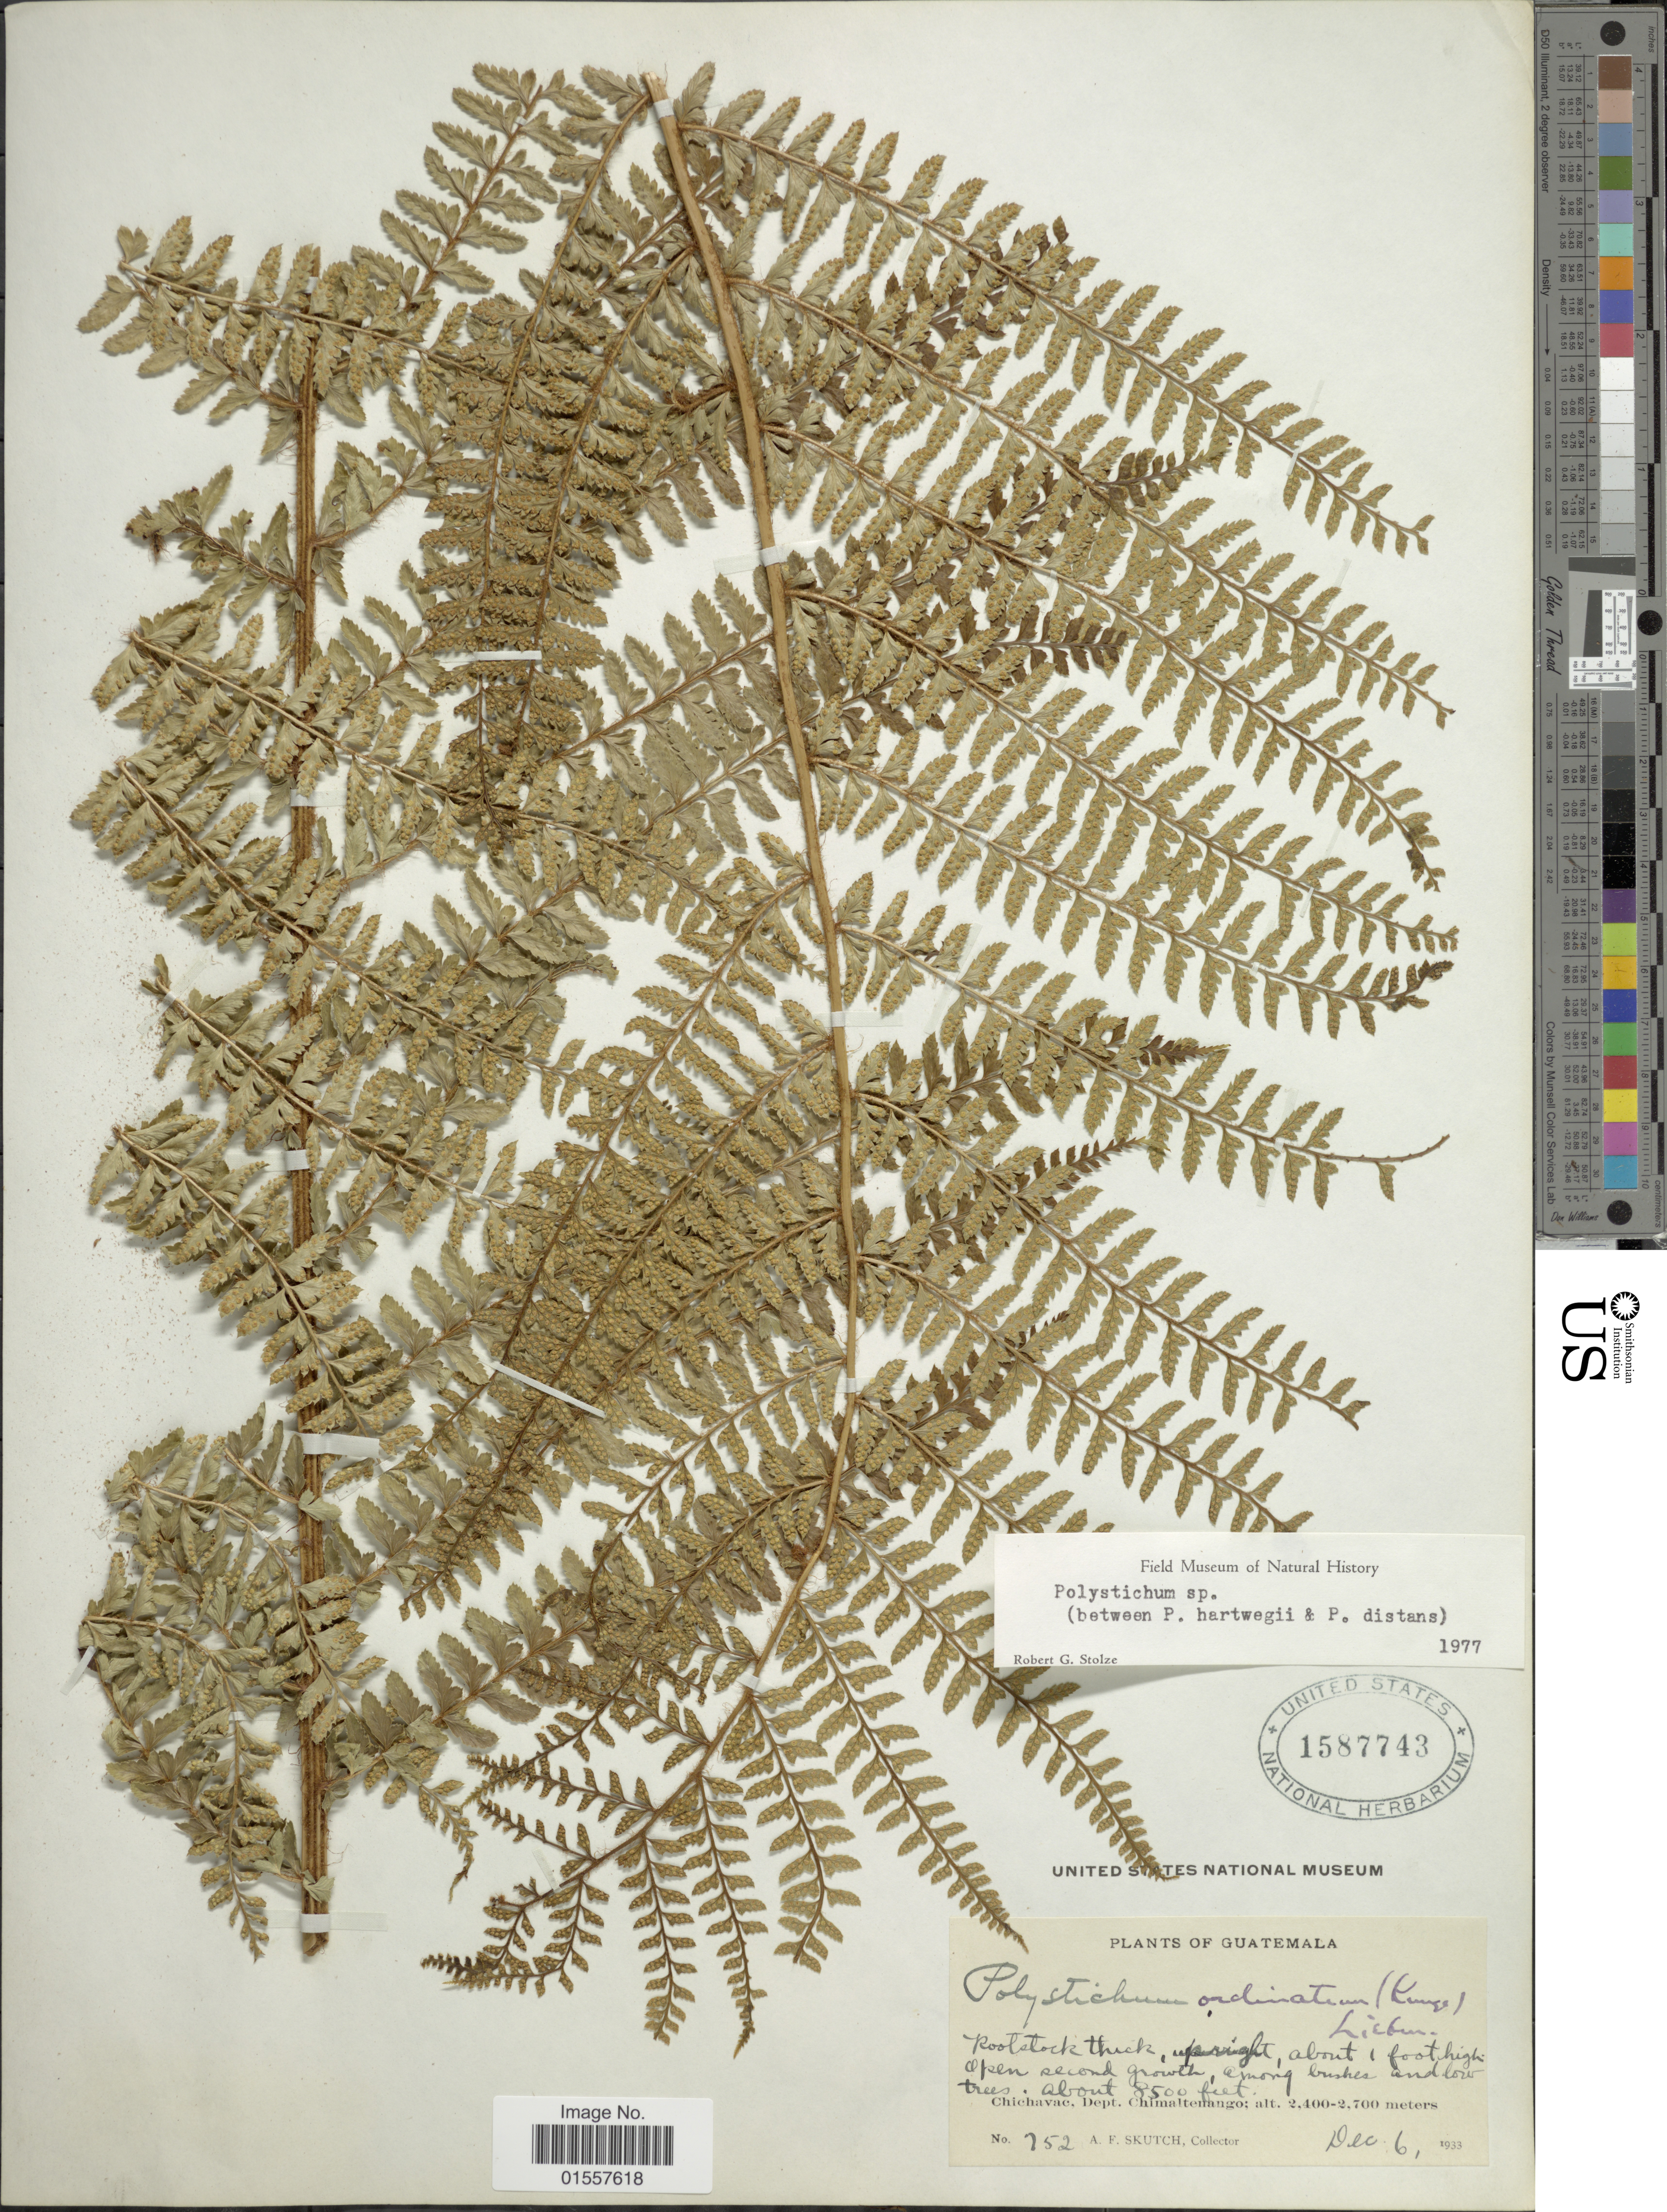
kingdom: Plantae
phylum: Tracheophyta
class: Polypodiopsida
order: Polypodiales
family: Dryopteridaceae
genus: Polystichum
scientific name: Polystichum distans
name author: E. Fourn.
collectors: A. F. Skutch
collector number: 752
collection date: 1933-12-06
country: Guatemala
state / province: Chimaltenango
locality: Chichavac, Dept. Chimaltenango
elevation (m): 2591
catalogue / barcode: US 1587743